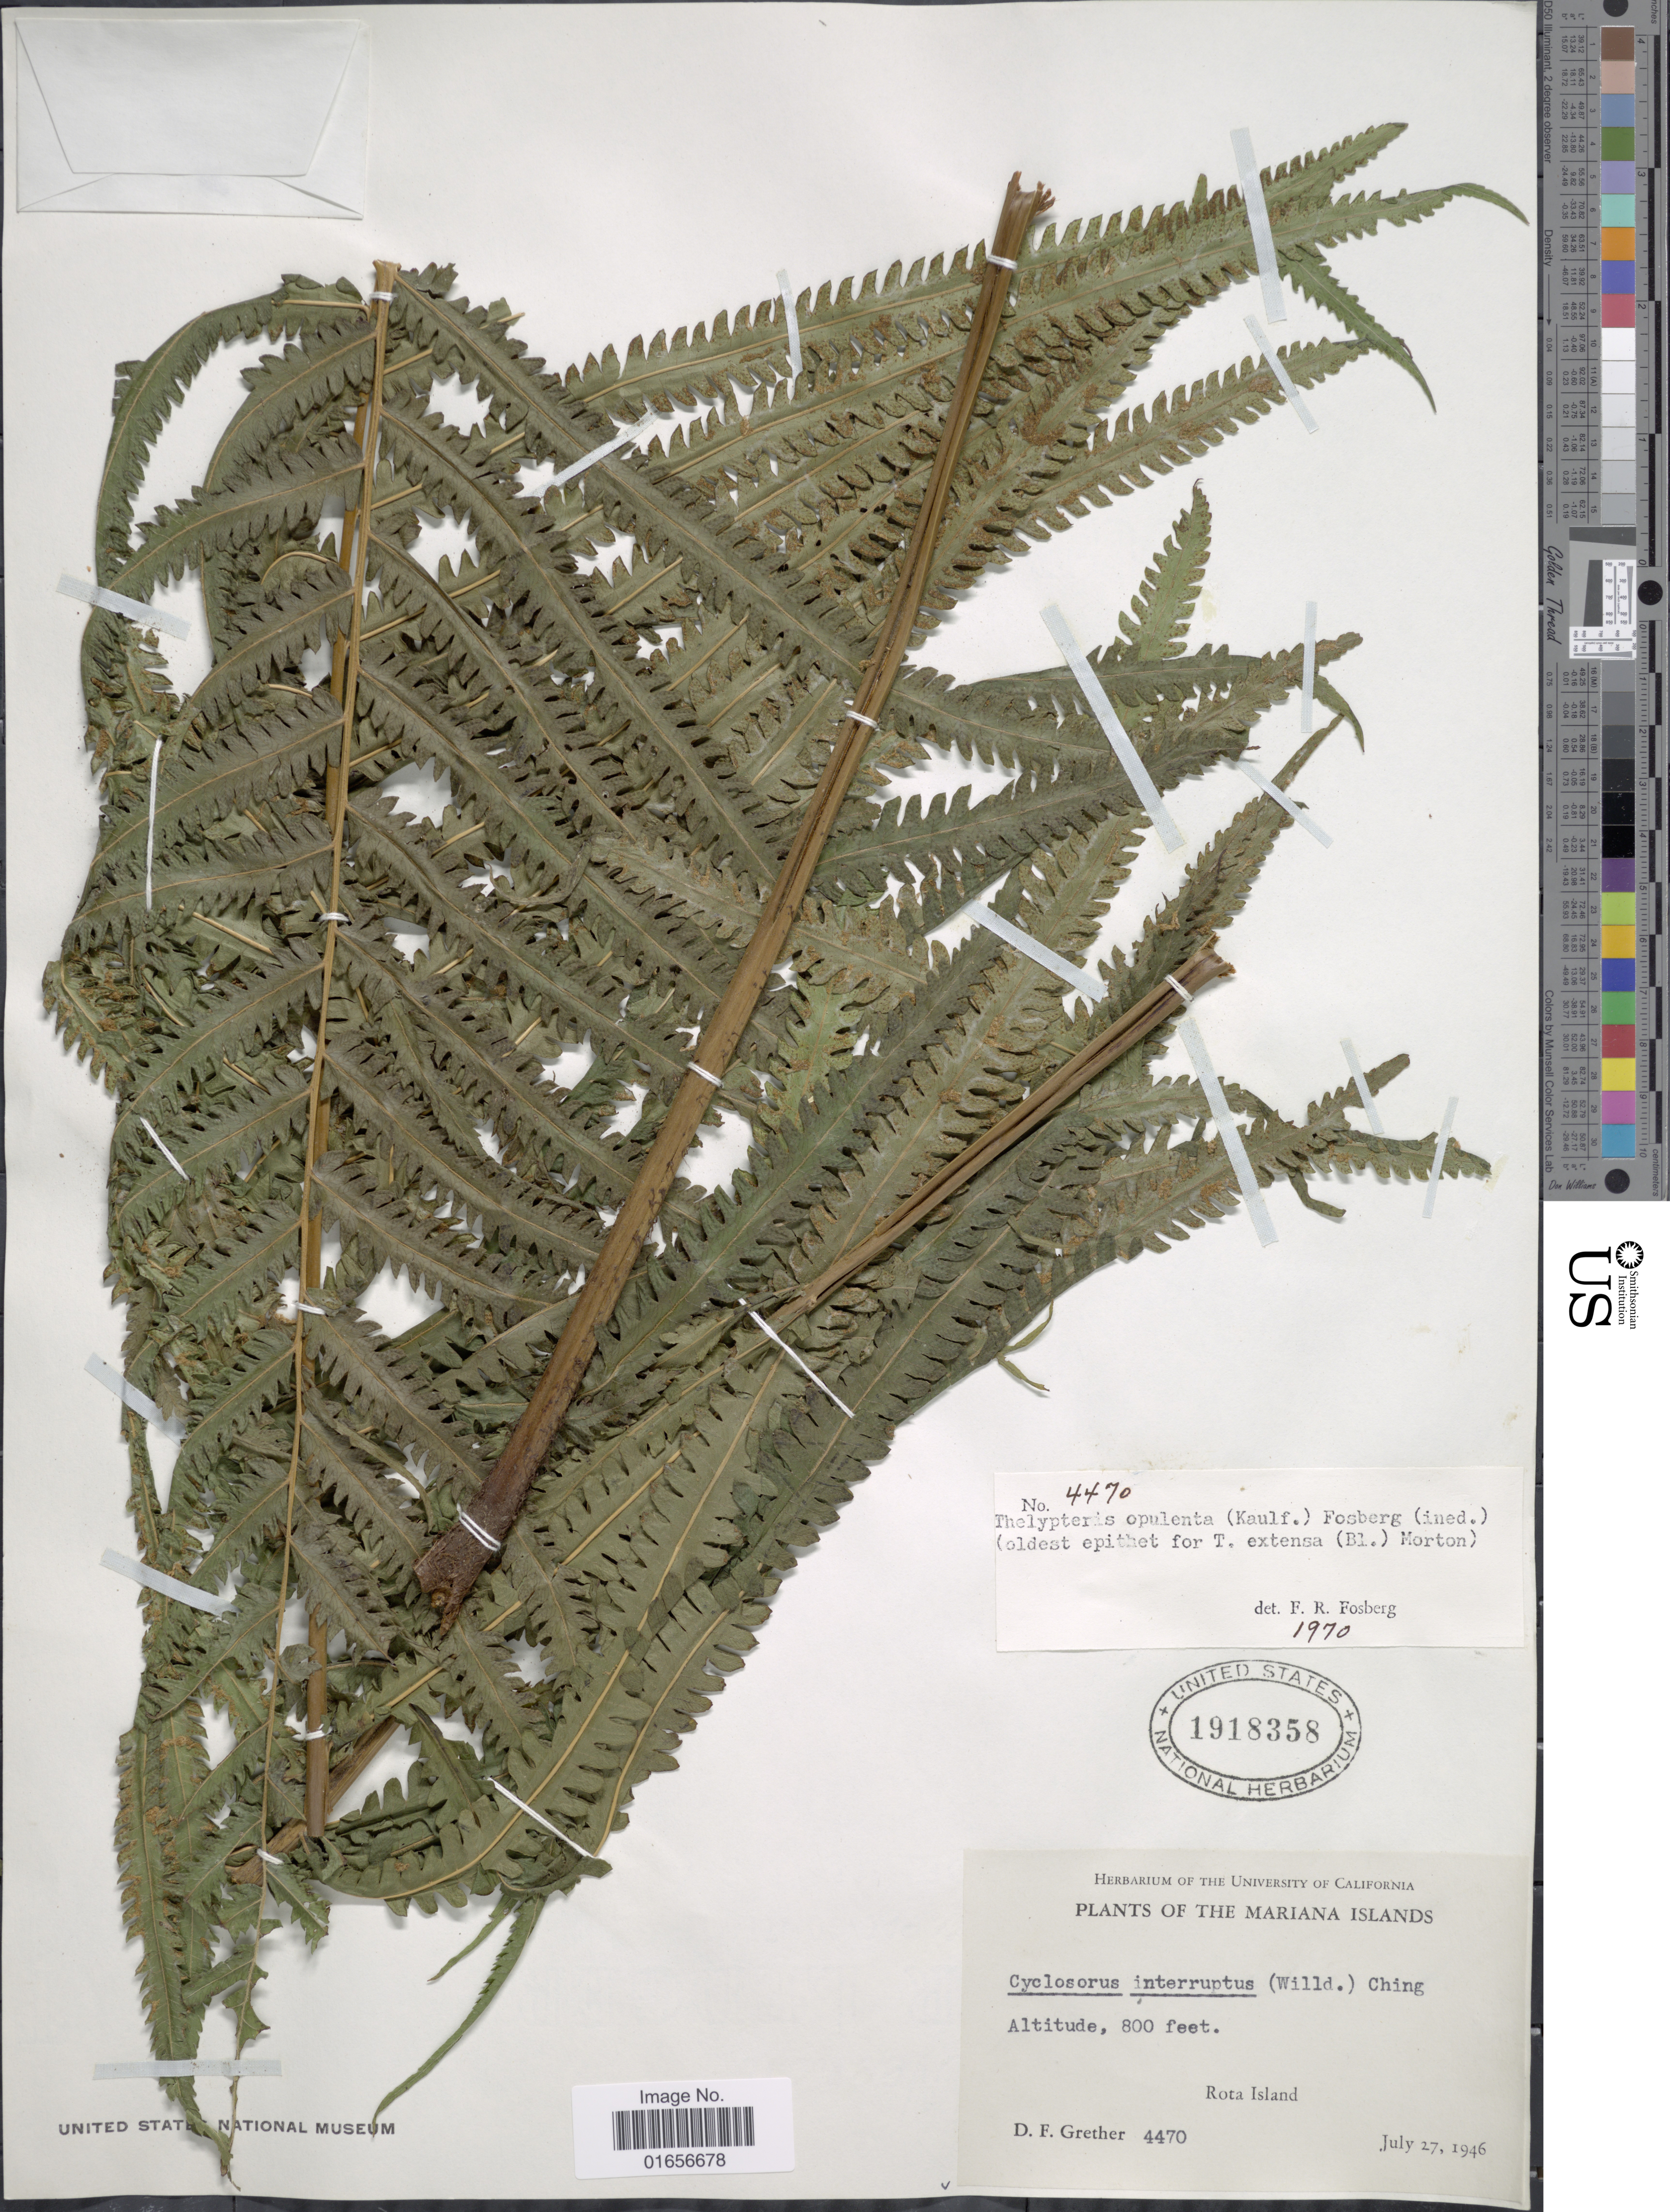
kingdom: Plantae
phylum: Tracheophyta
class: Polypodiopsida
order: Polypodiales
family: Thelypteridaceae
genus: Amphineuron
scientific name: Amphineuron opulentum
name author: (Kaulf.) Holttum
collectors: D. F. Grether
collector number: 4470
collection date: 1946-07-27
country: Northern Mariana Islands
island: Rota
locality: Rota Island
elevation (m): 244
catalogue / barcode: US 1918358